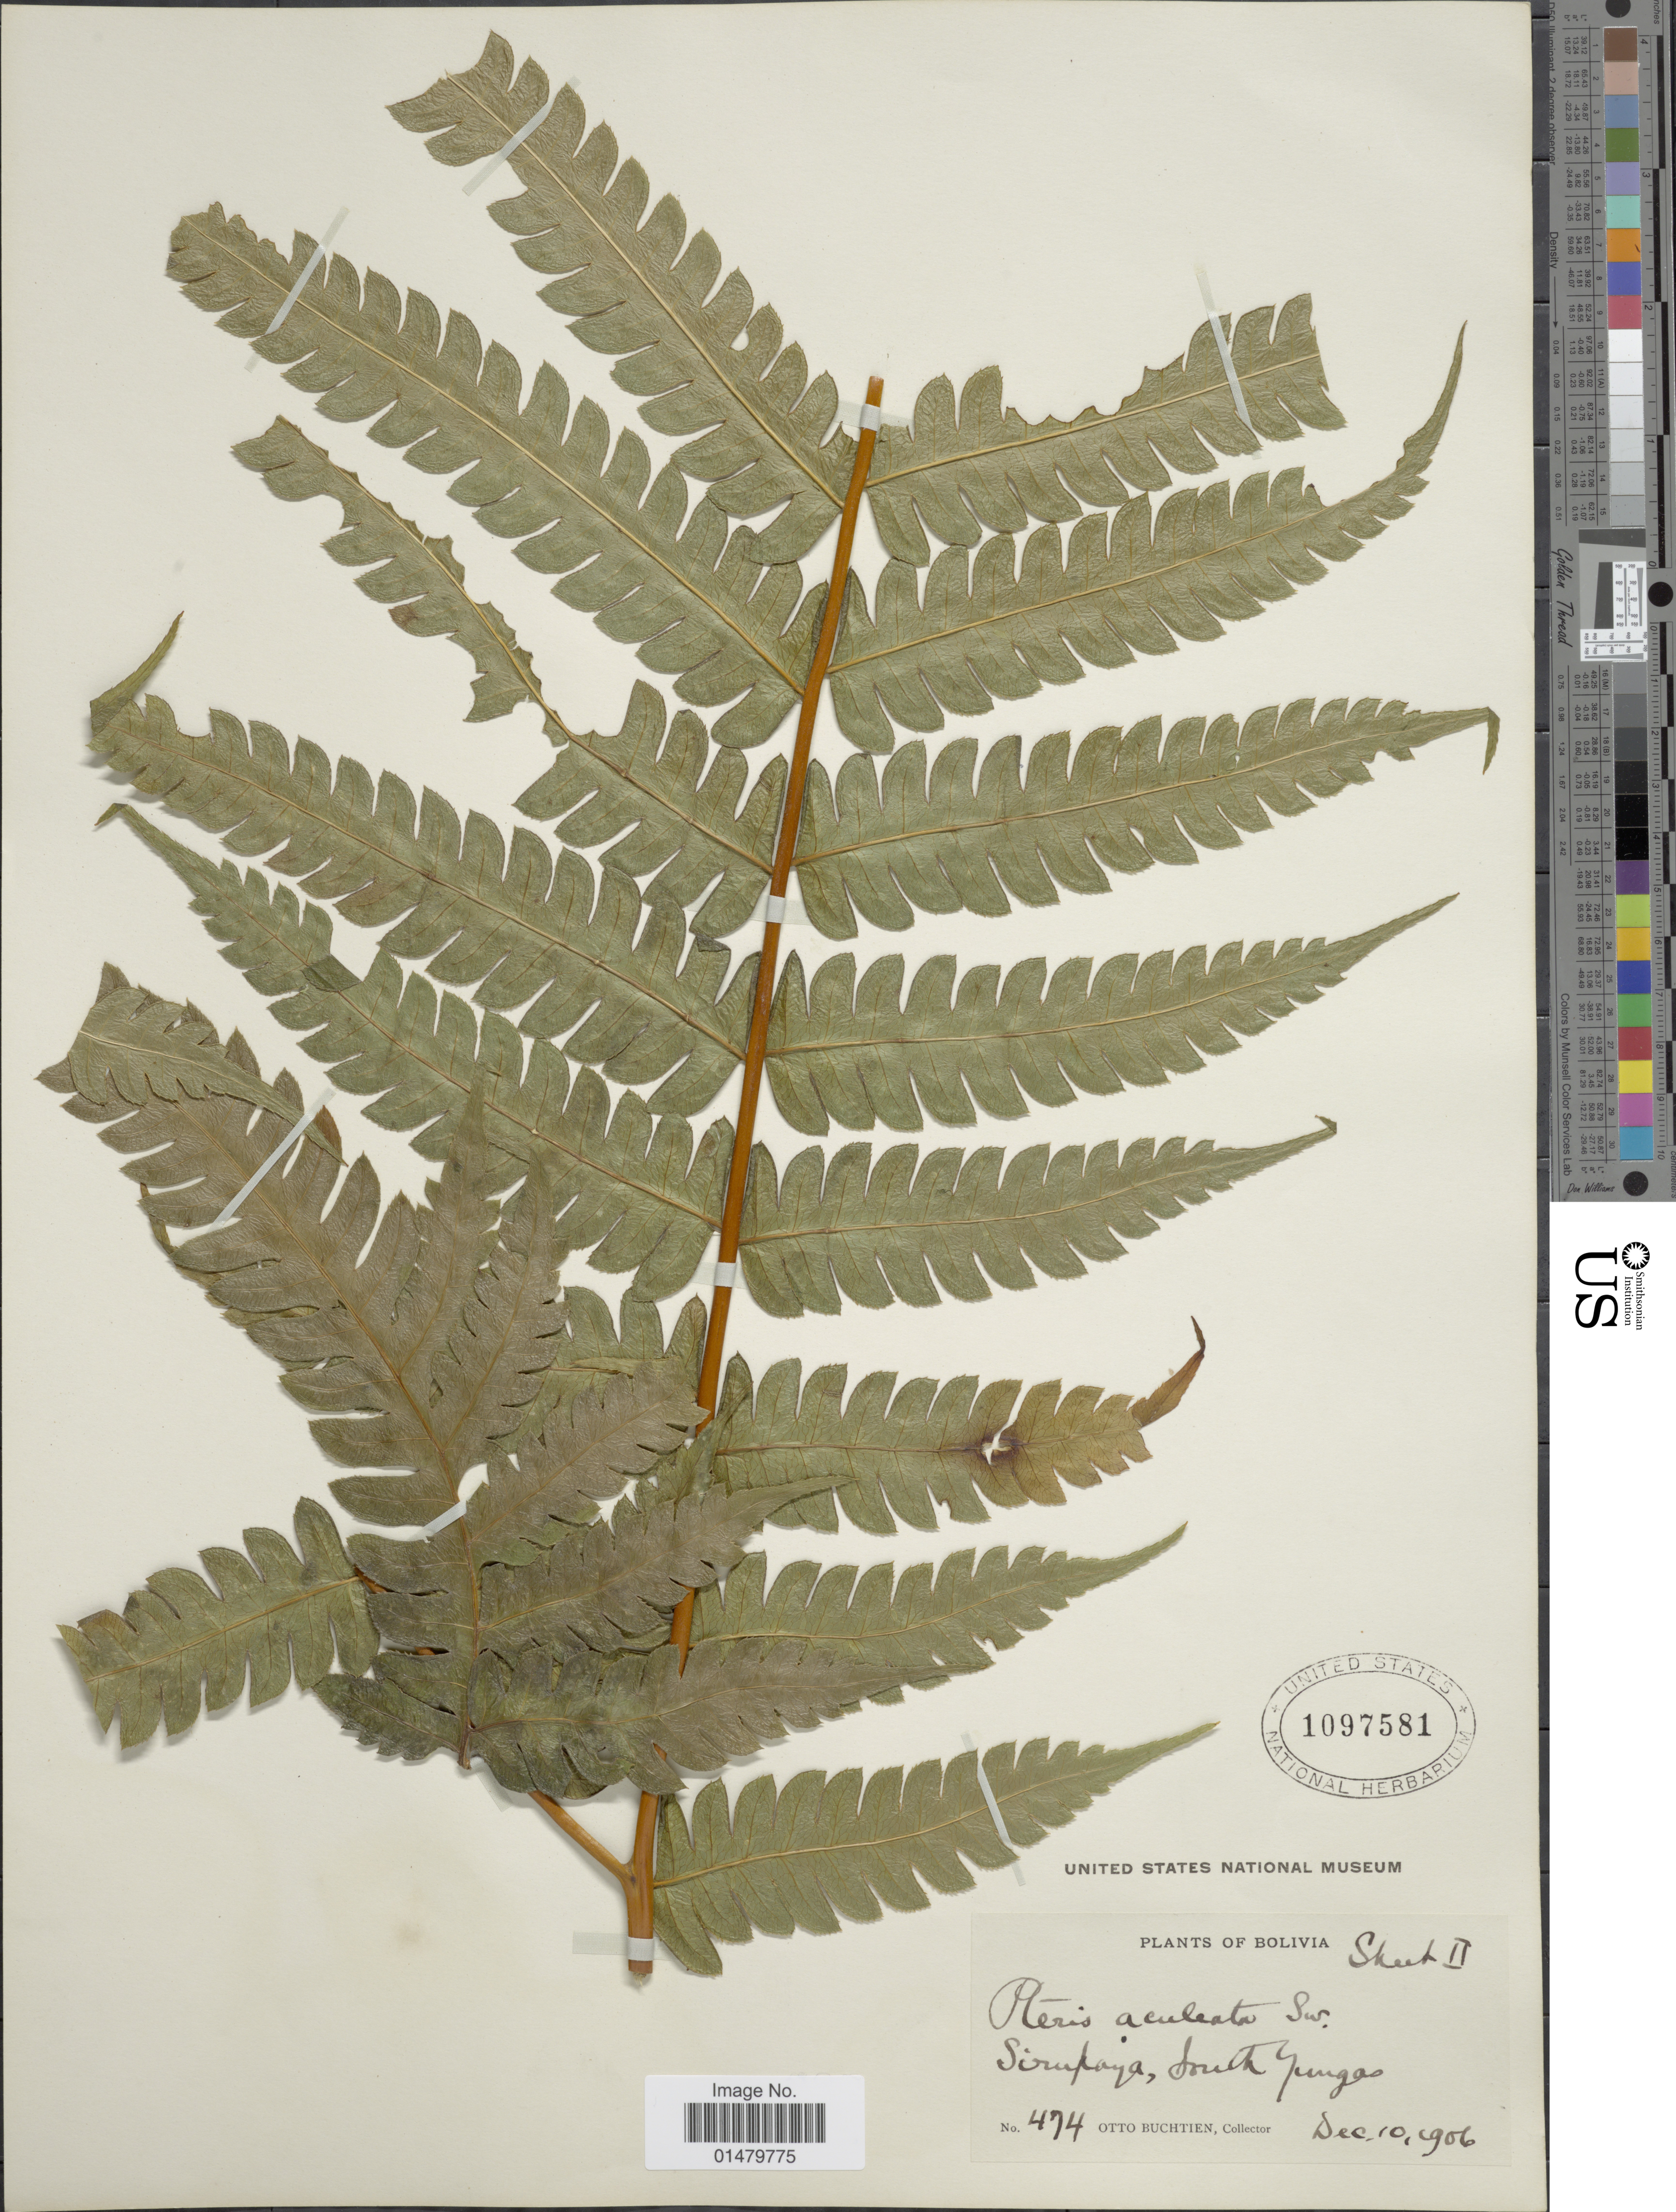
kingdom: Plantae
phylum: Tracheophyta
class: Polypodiopsida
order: Polypodiales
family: Pteridaceae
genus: Pteris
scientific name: Pteris podophylla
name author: Sw.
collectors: O. Buchtien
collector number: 474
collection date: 1906-12-10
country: Bolivia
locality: Sirupaya, South Yungas.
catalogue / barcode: US 1097581